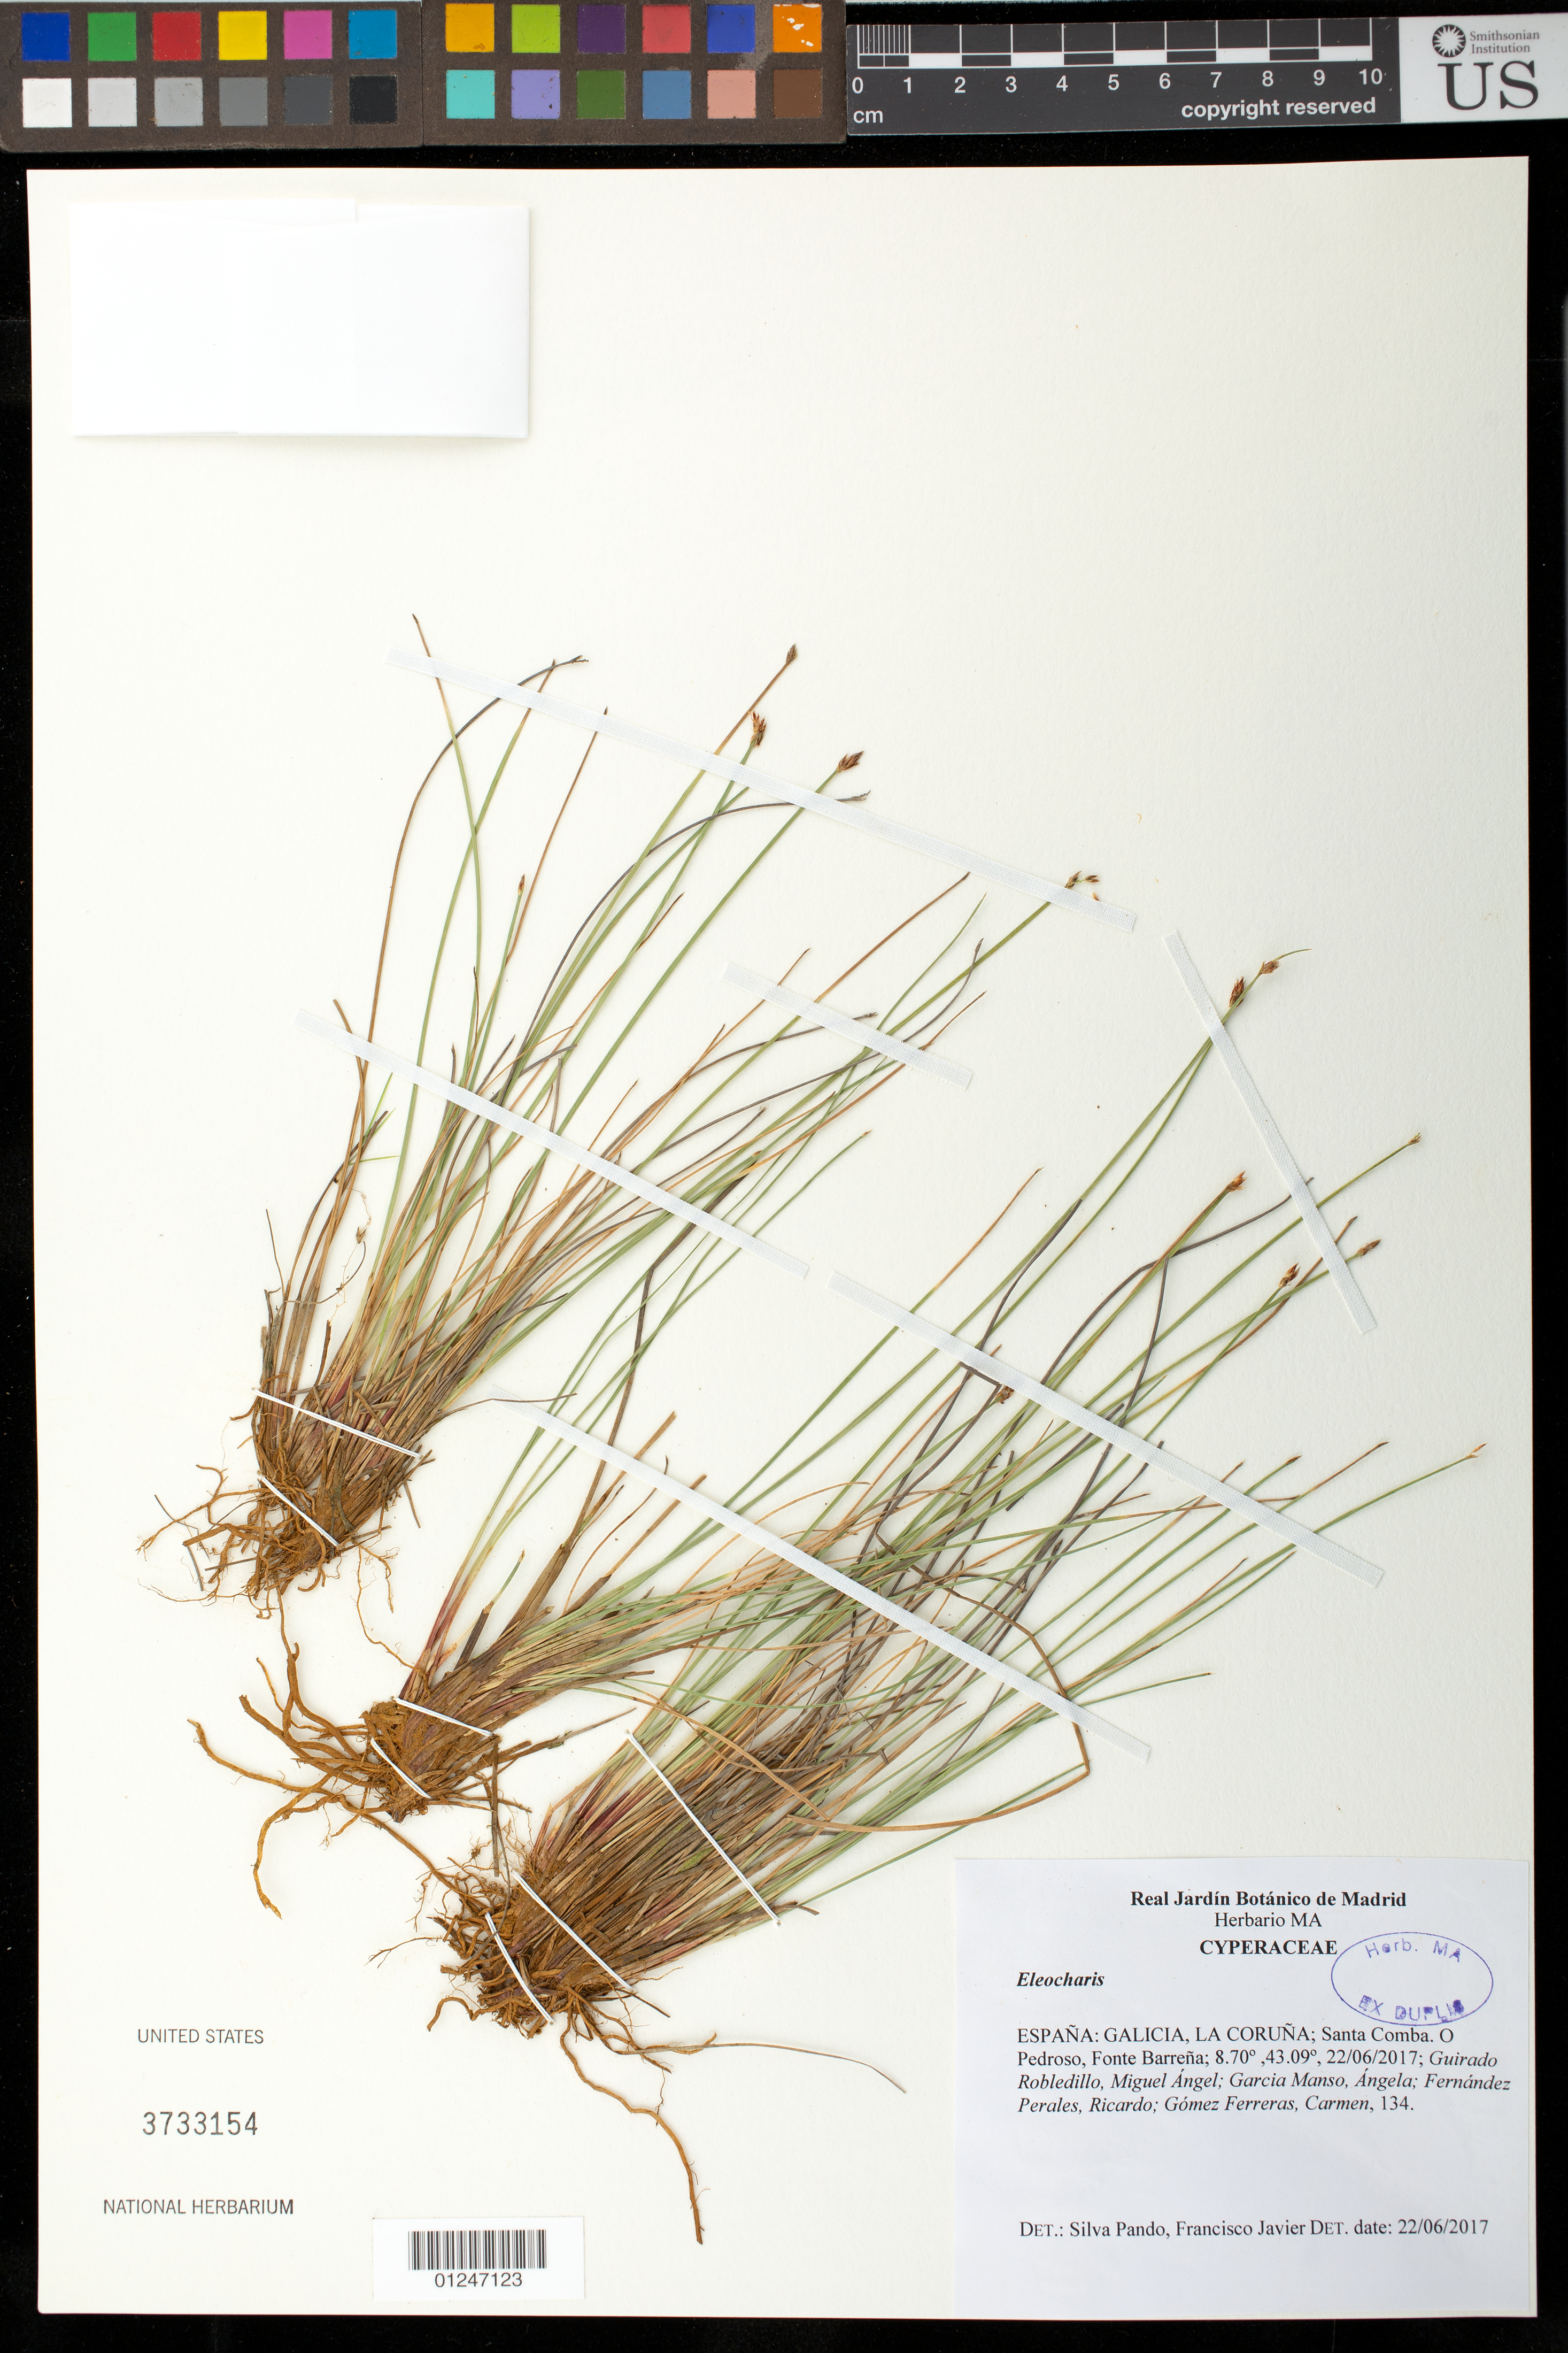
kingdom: Plantae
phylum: Tracheophyta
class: Liliopsida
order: Poales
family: Cyperaceae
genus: Eleocharis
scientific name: Eleocharis sp.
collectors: G. Robledillo et al.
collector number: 134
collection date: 2017-06-22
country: Spain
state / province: Madrid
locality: Espana: Galicia, La Coruna; Santa Comba.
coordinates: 8.70, 43.39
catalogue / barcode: US 3733154